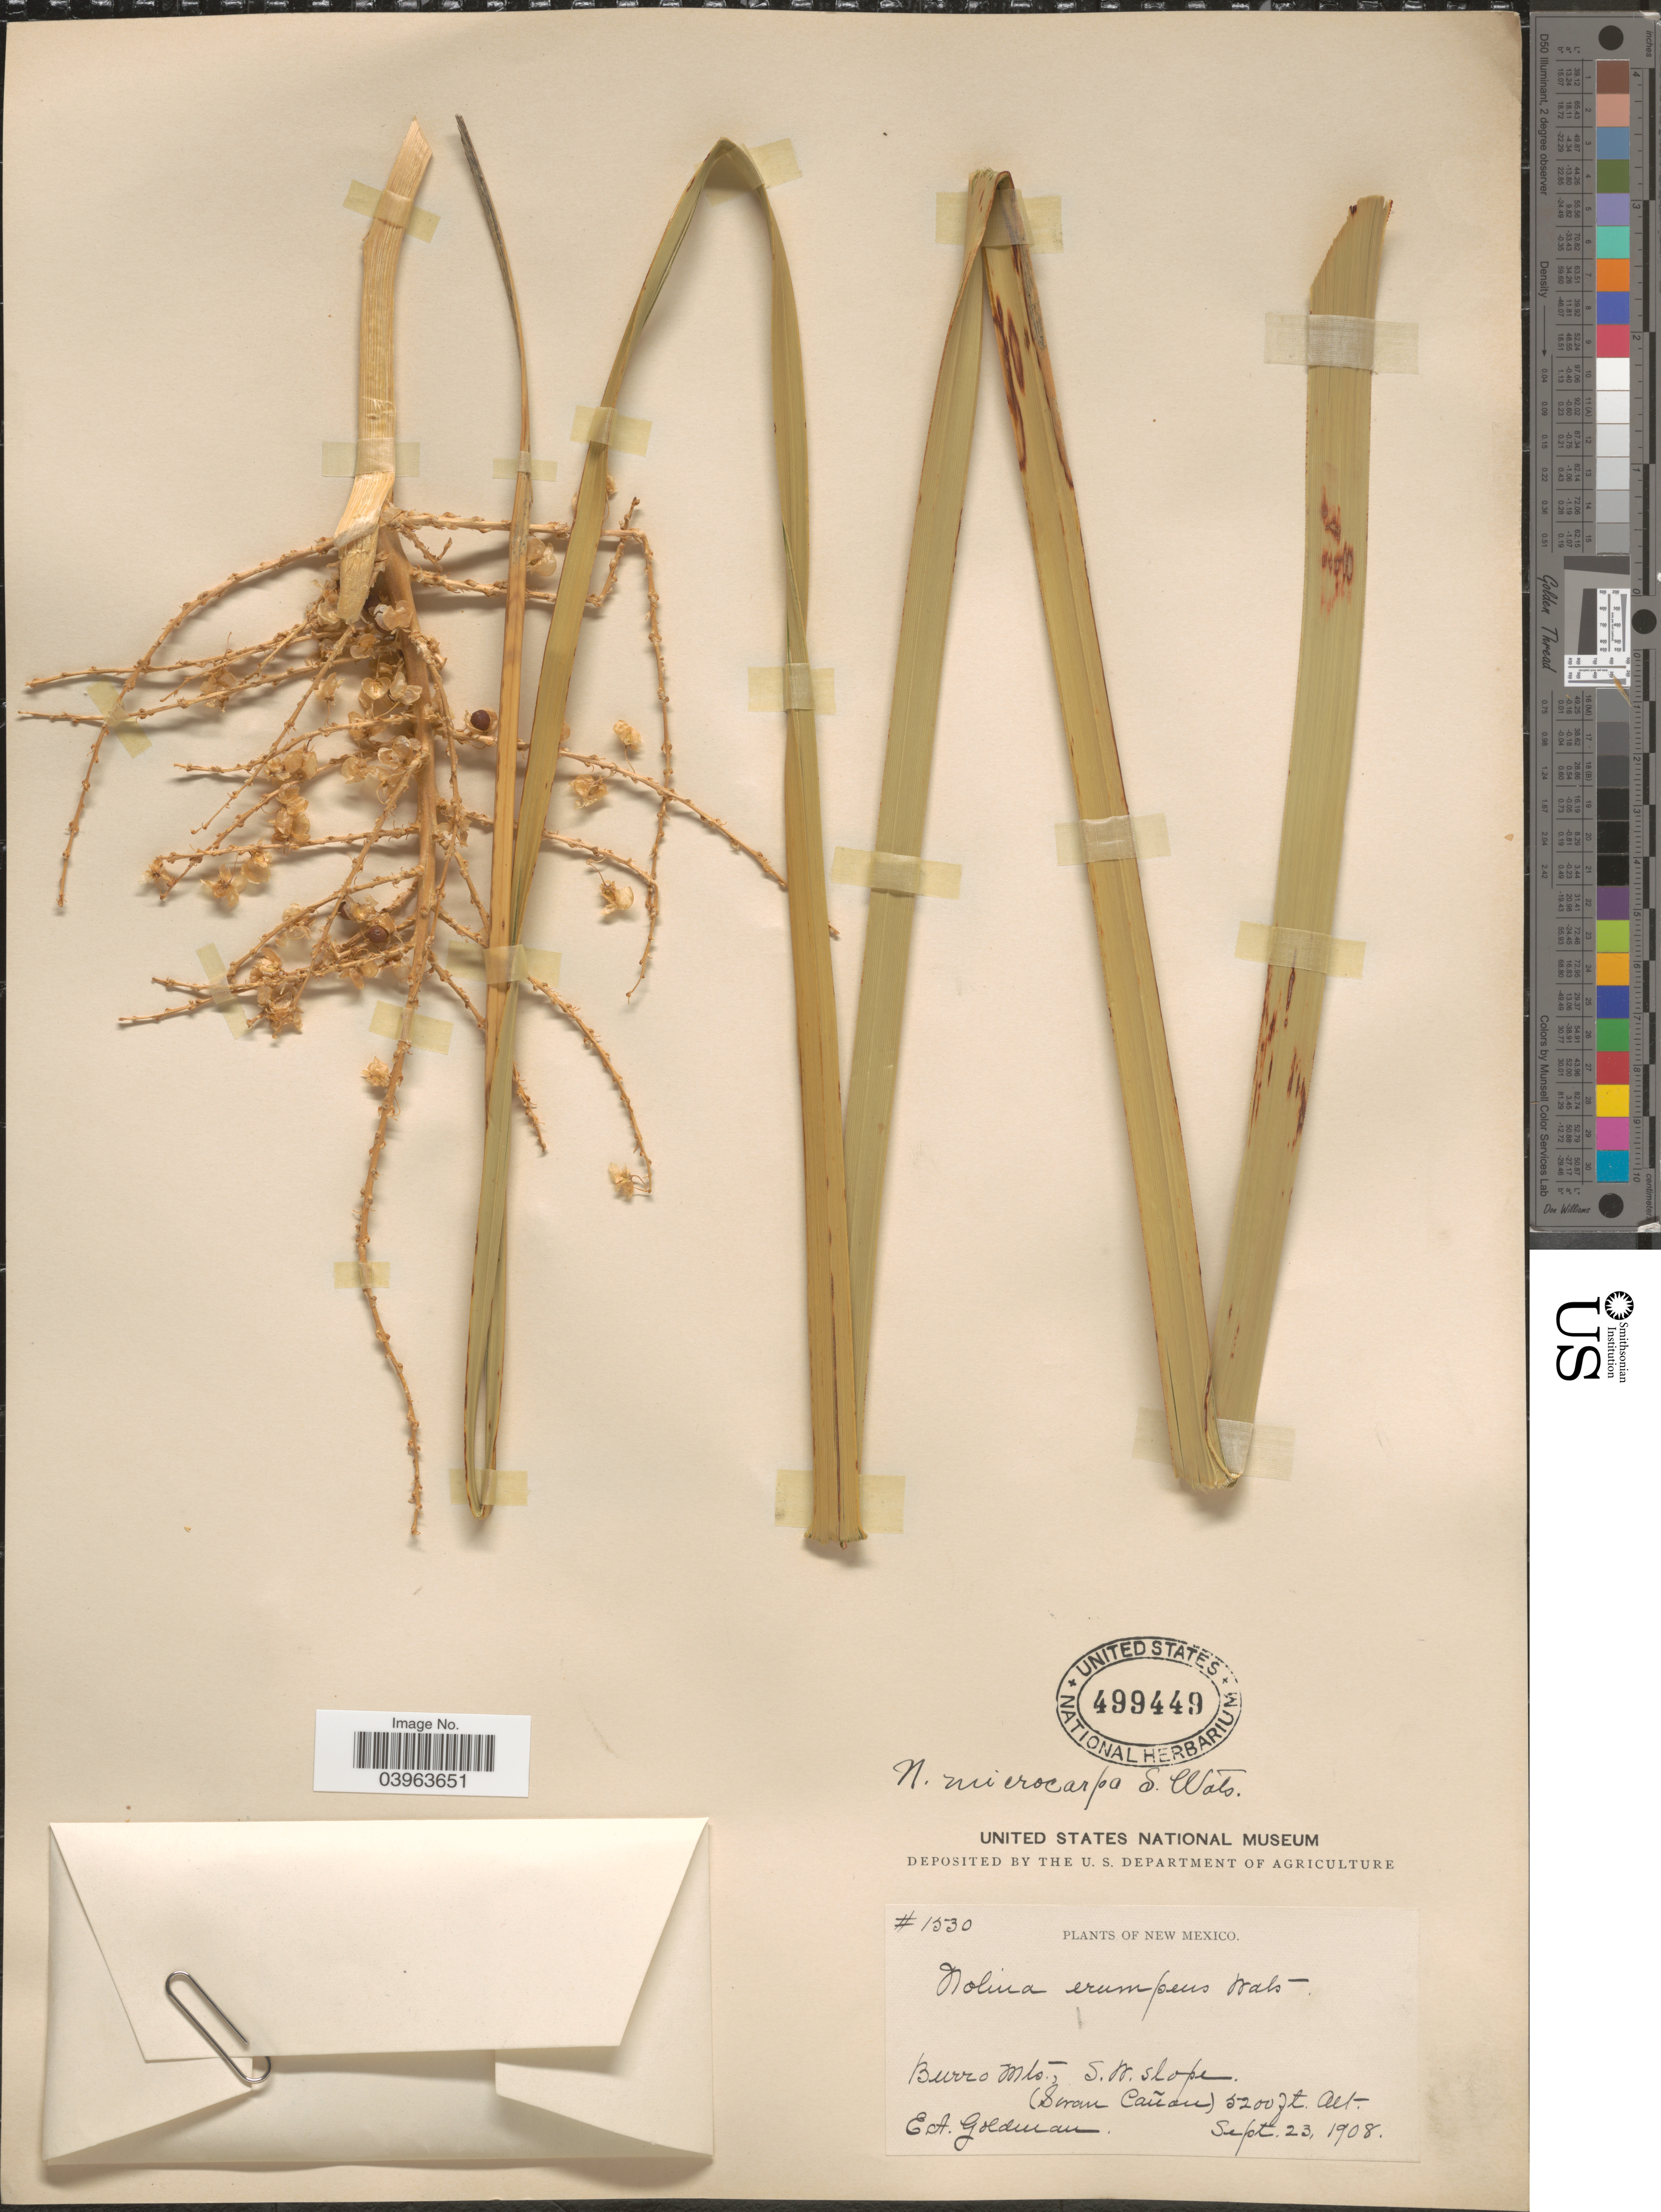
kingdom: Plantae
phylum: Tracheophyta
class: Liliopsida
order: Asparagales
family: Asparagaceae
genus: Nolina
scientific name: Nolina microcarpa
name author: S. Watson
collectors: E. A. Goldman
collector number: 1530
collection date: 1908-09-23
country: United States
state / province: New Mexico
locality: Burro Mts., S. W. slope (Swan Cañon).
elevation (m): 1585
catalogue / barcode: US 499449